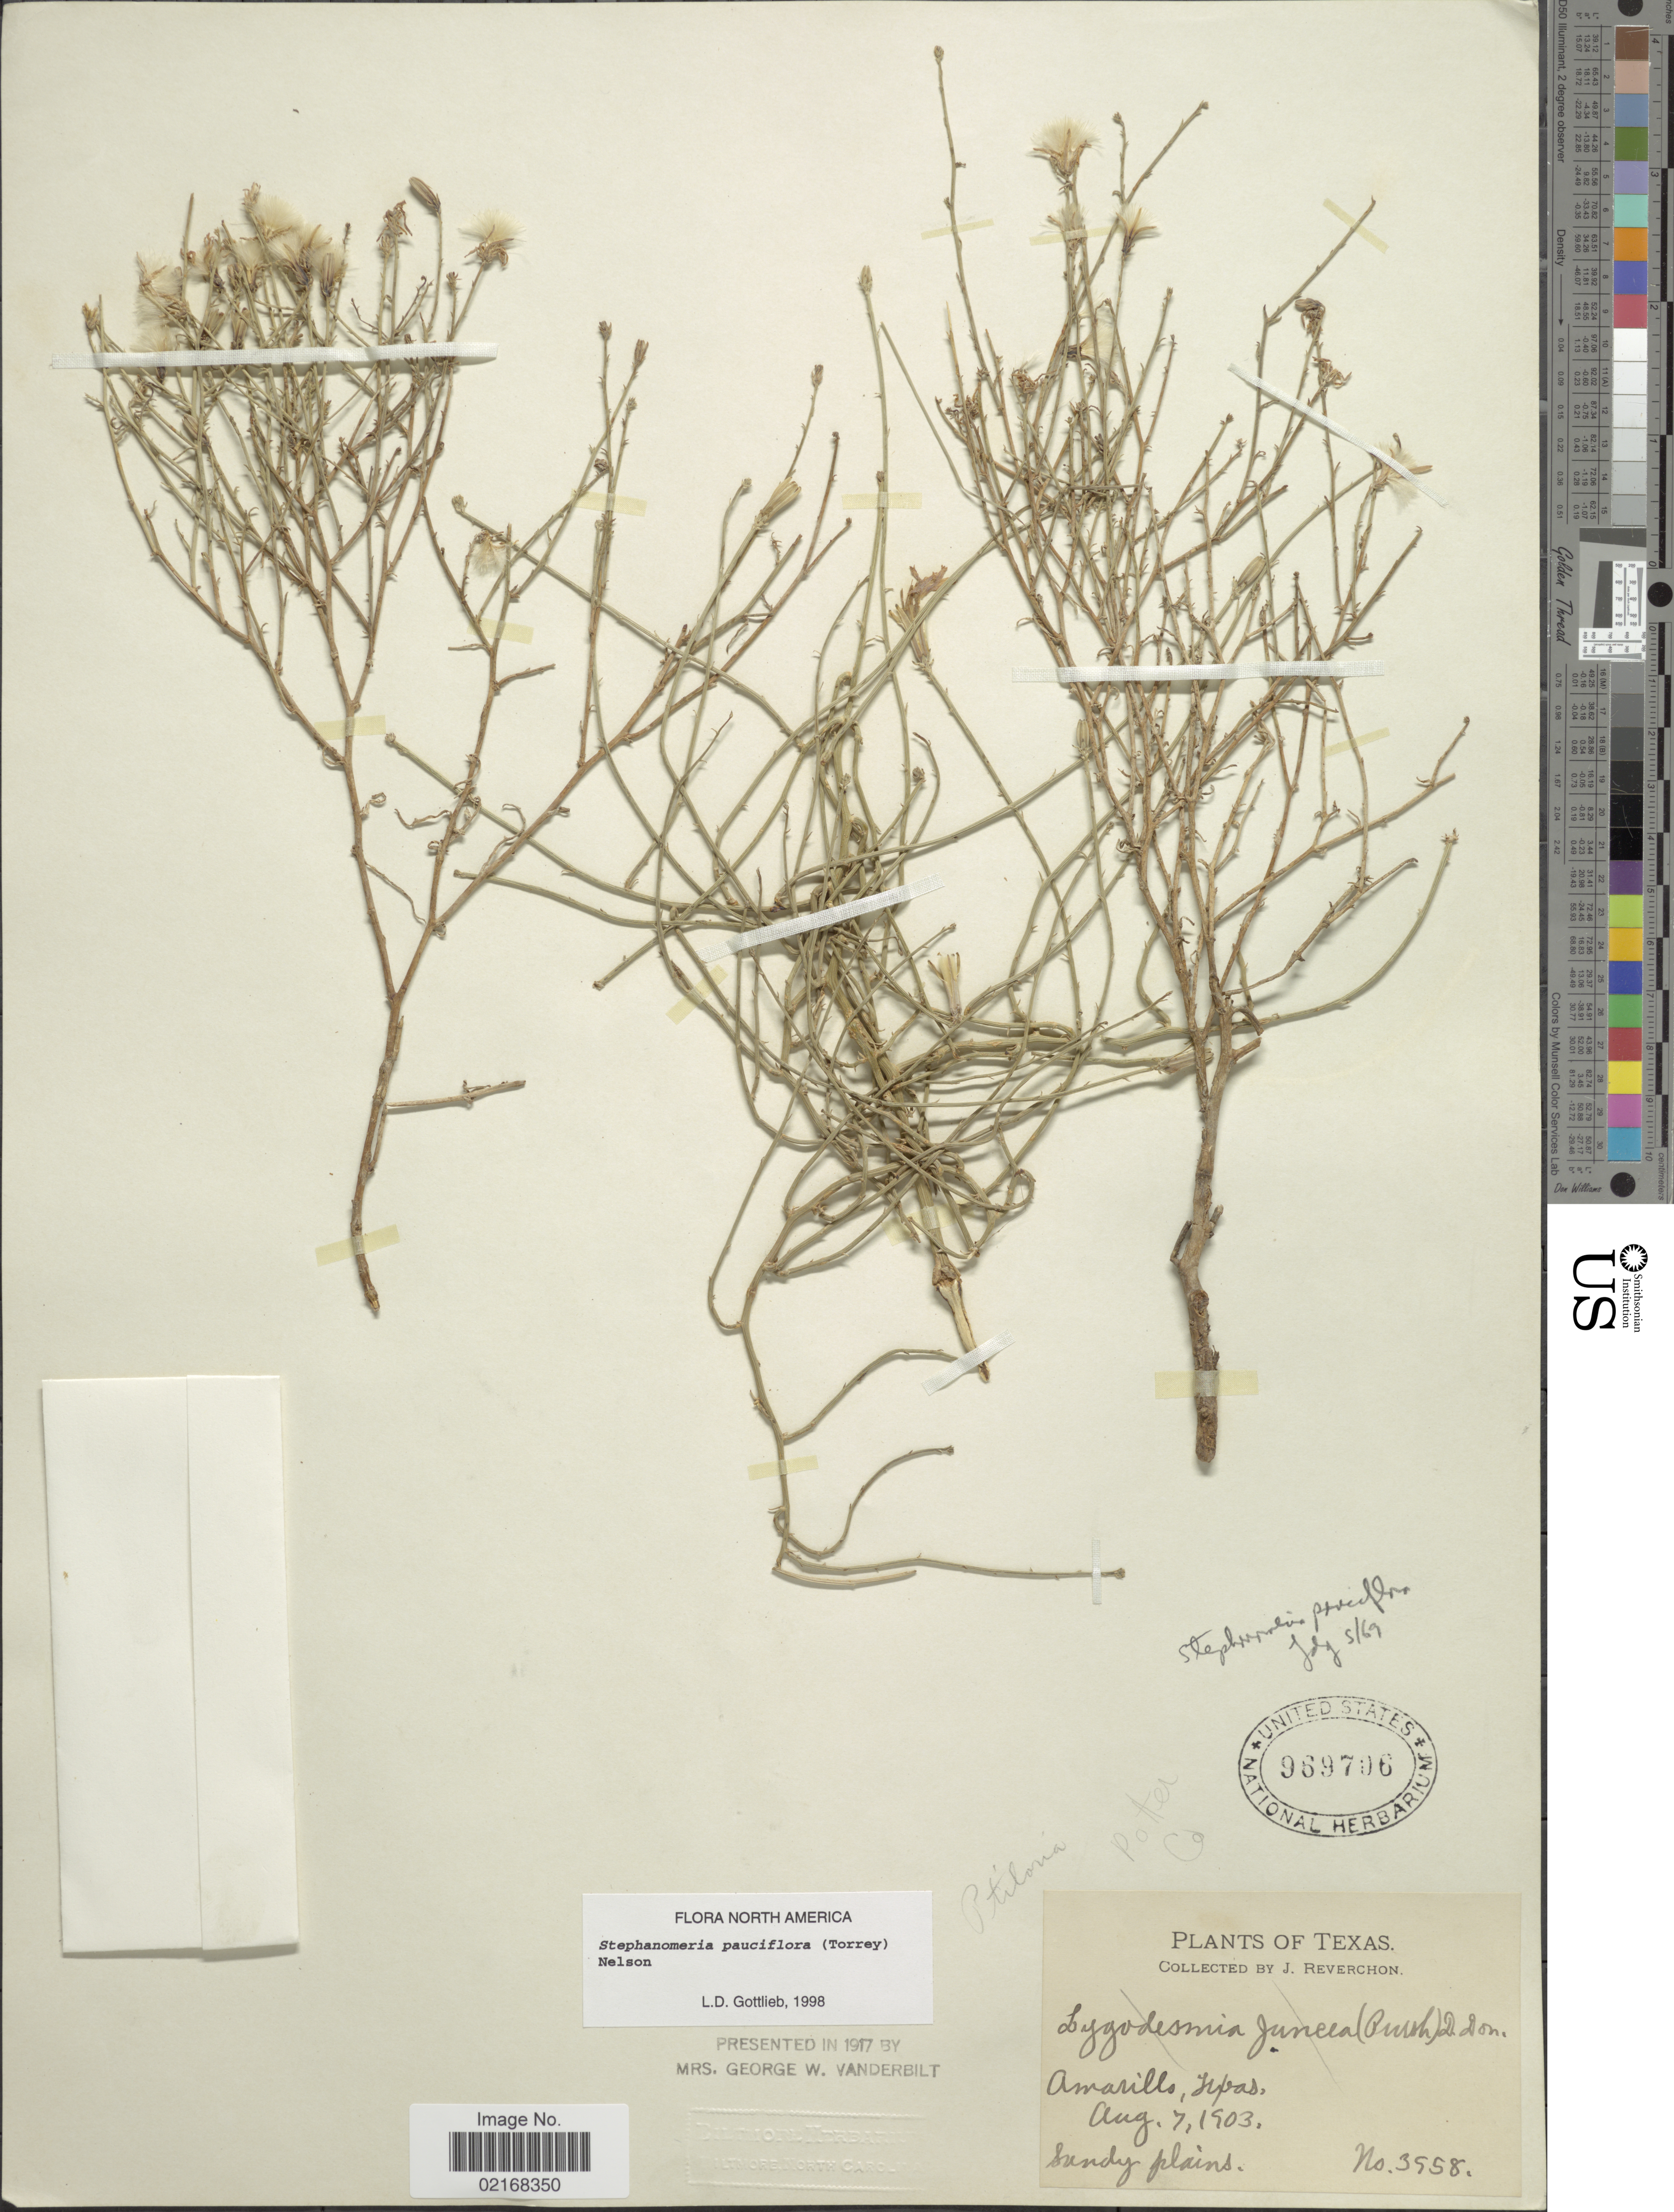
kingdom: Plantae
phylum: Tracheophyta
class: Magnoliopsida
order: Asterales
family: Asteraceae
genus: Stephanomeria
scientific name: Stephanomeria pauciflora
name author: (Torr.) A. Nelson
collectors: J. Reverchon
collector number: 3958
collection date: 1903-08-07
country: United States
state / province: Texas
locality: Amarillo, Texas. Potter Co.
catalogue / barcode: US 969706